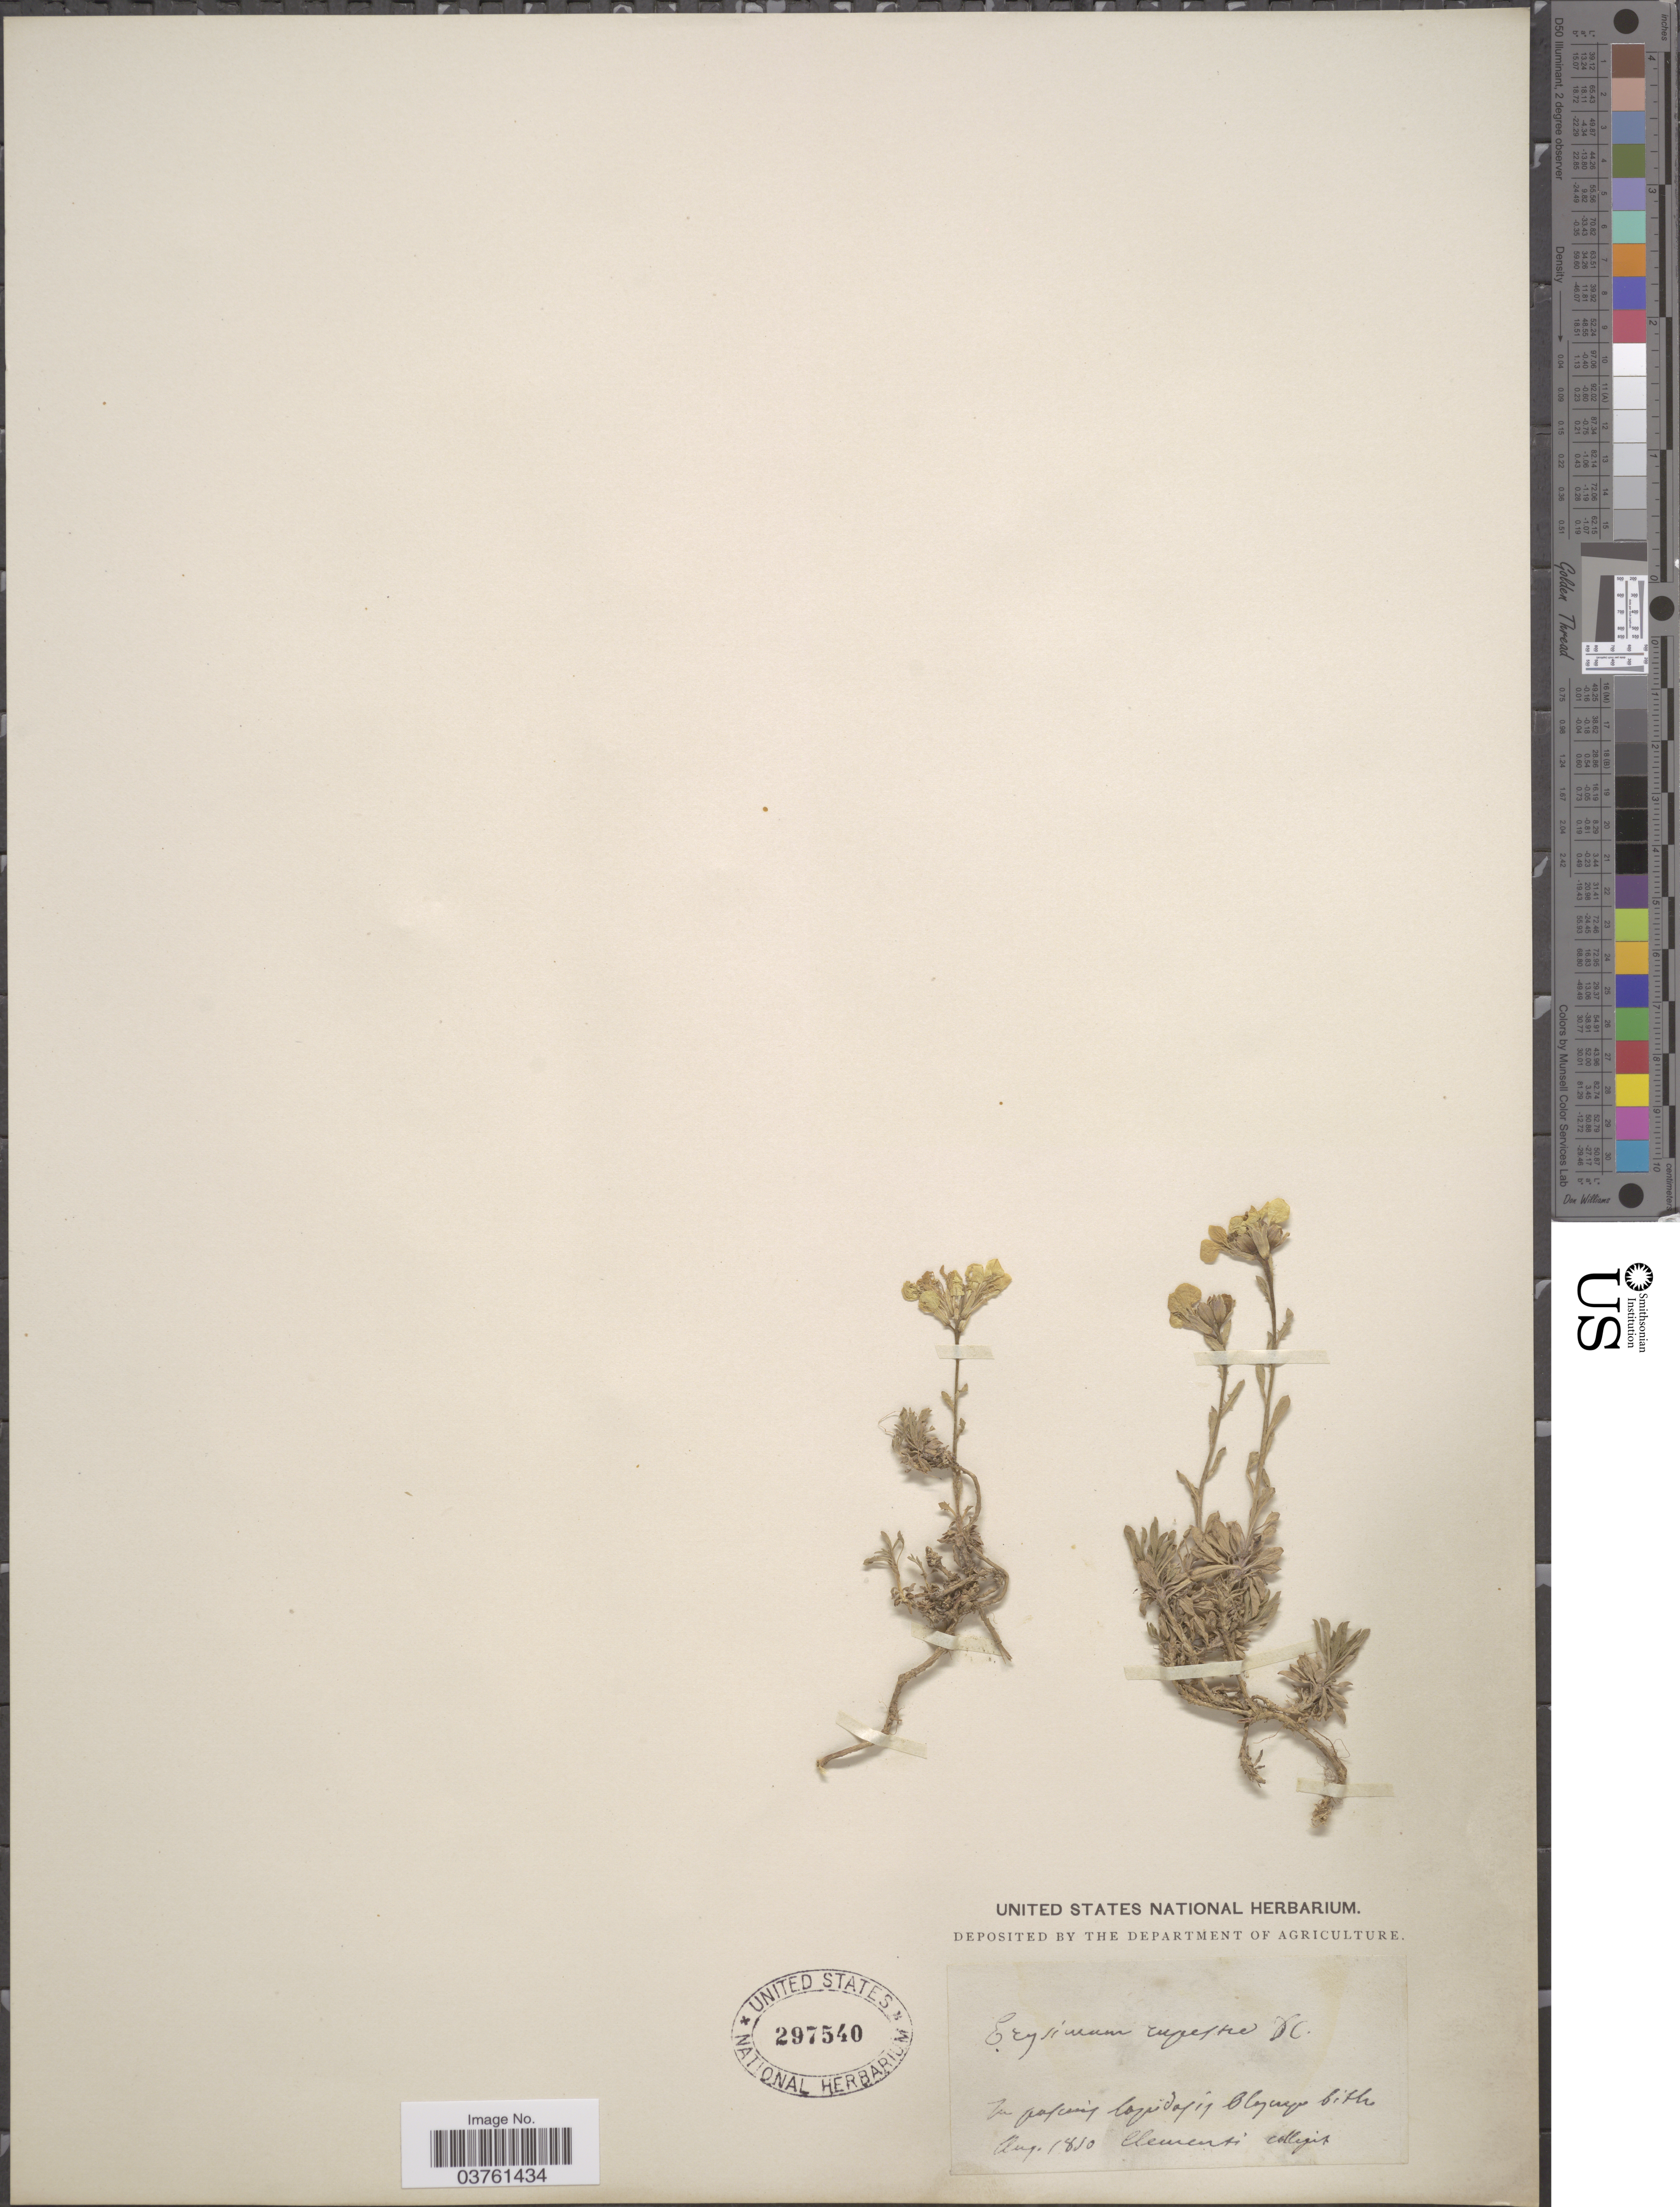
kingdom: Plantae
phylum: Tracheophyta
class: Magnoliopsida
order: Brassicales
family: Brassicaceae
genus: Erysimum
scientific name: Erysimum rupestre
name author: DC.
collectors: Clementi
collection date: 1850-08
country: Turkey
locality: In pascuis lopidosis Olymp bith.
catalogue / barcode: US 297540